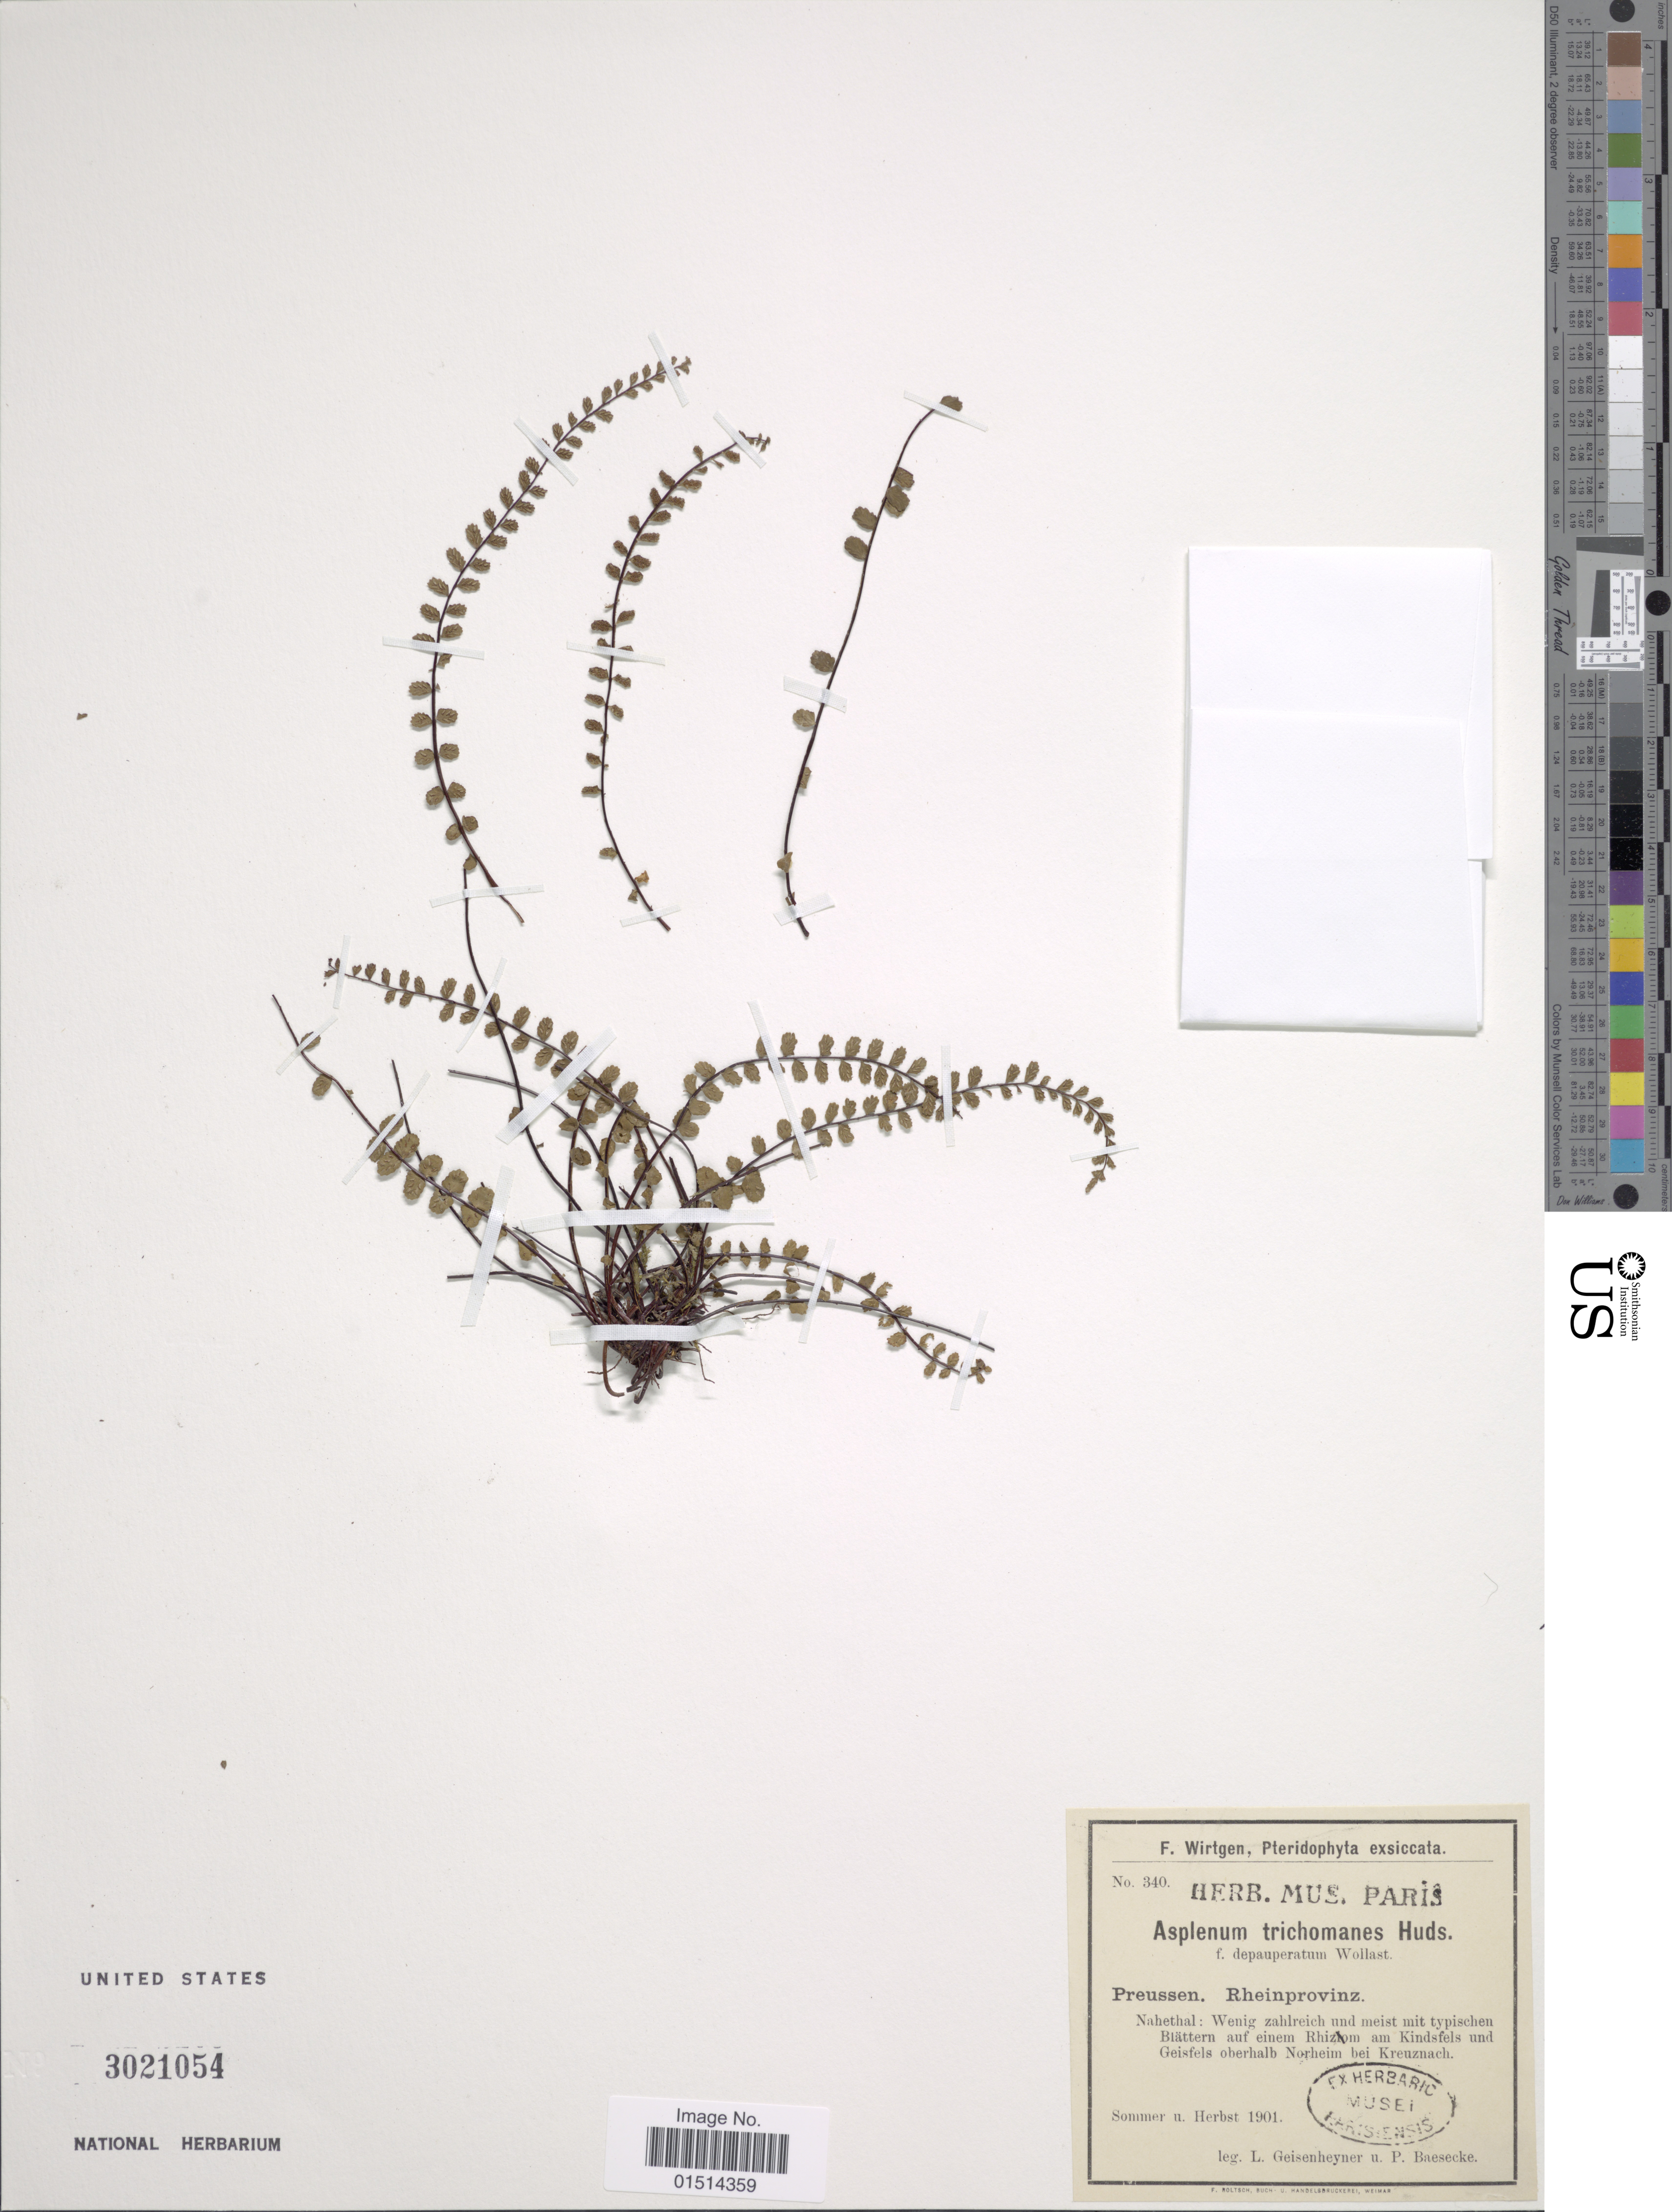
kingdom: Plantae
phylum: Tracheophyta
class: Polypodiopsida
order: Polypodiales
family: Aspleniaceae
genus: Asplenium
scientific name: Asplenium trichomanes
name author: L.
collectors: L. Geisenheyner & P. Baesecke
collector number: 340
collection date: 1901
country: Germany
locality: Preussen, Rheinprovinz, Nahethal: Wenig zahlreich und meist mit typischen Blattern auf einem Rhizom am Kindsfels und Geisfels oberhalb Norheim bei Kreuznach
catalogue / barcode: US 3021054